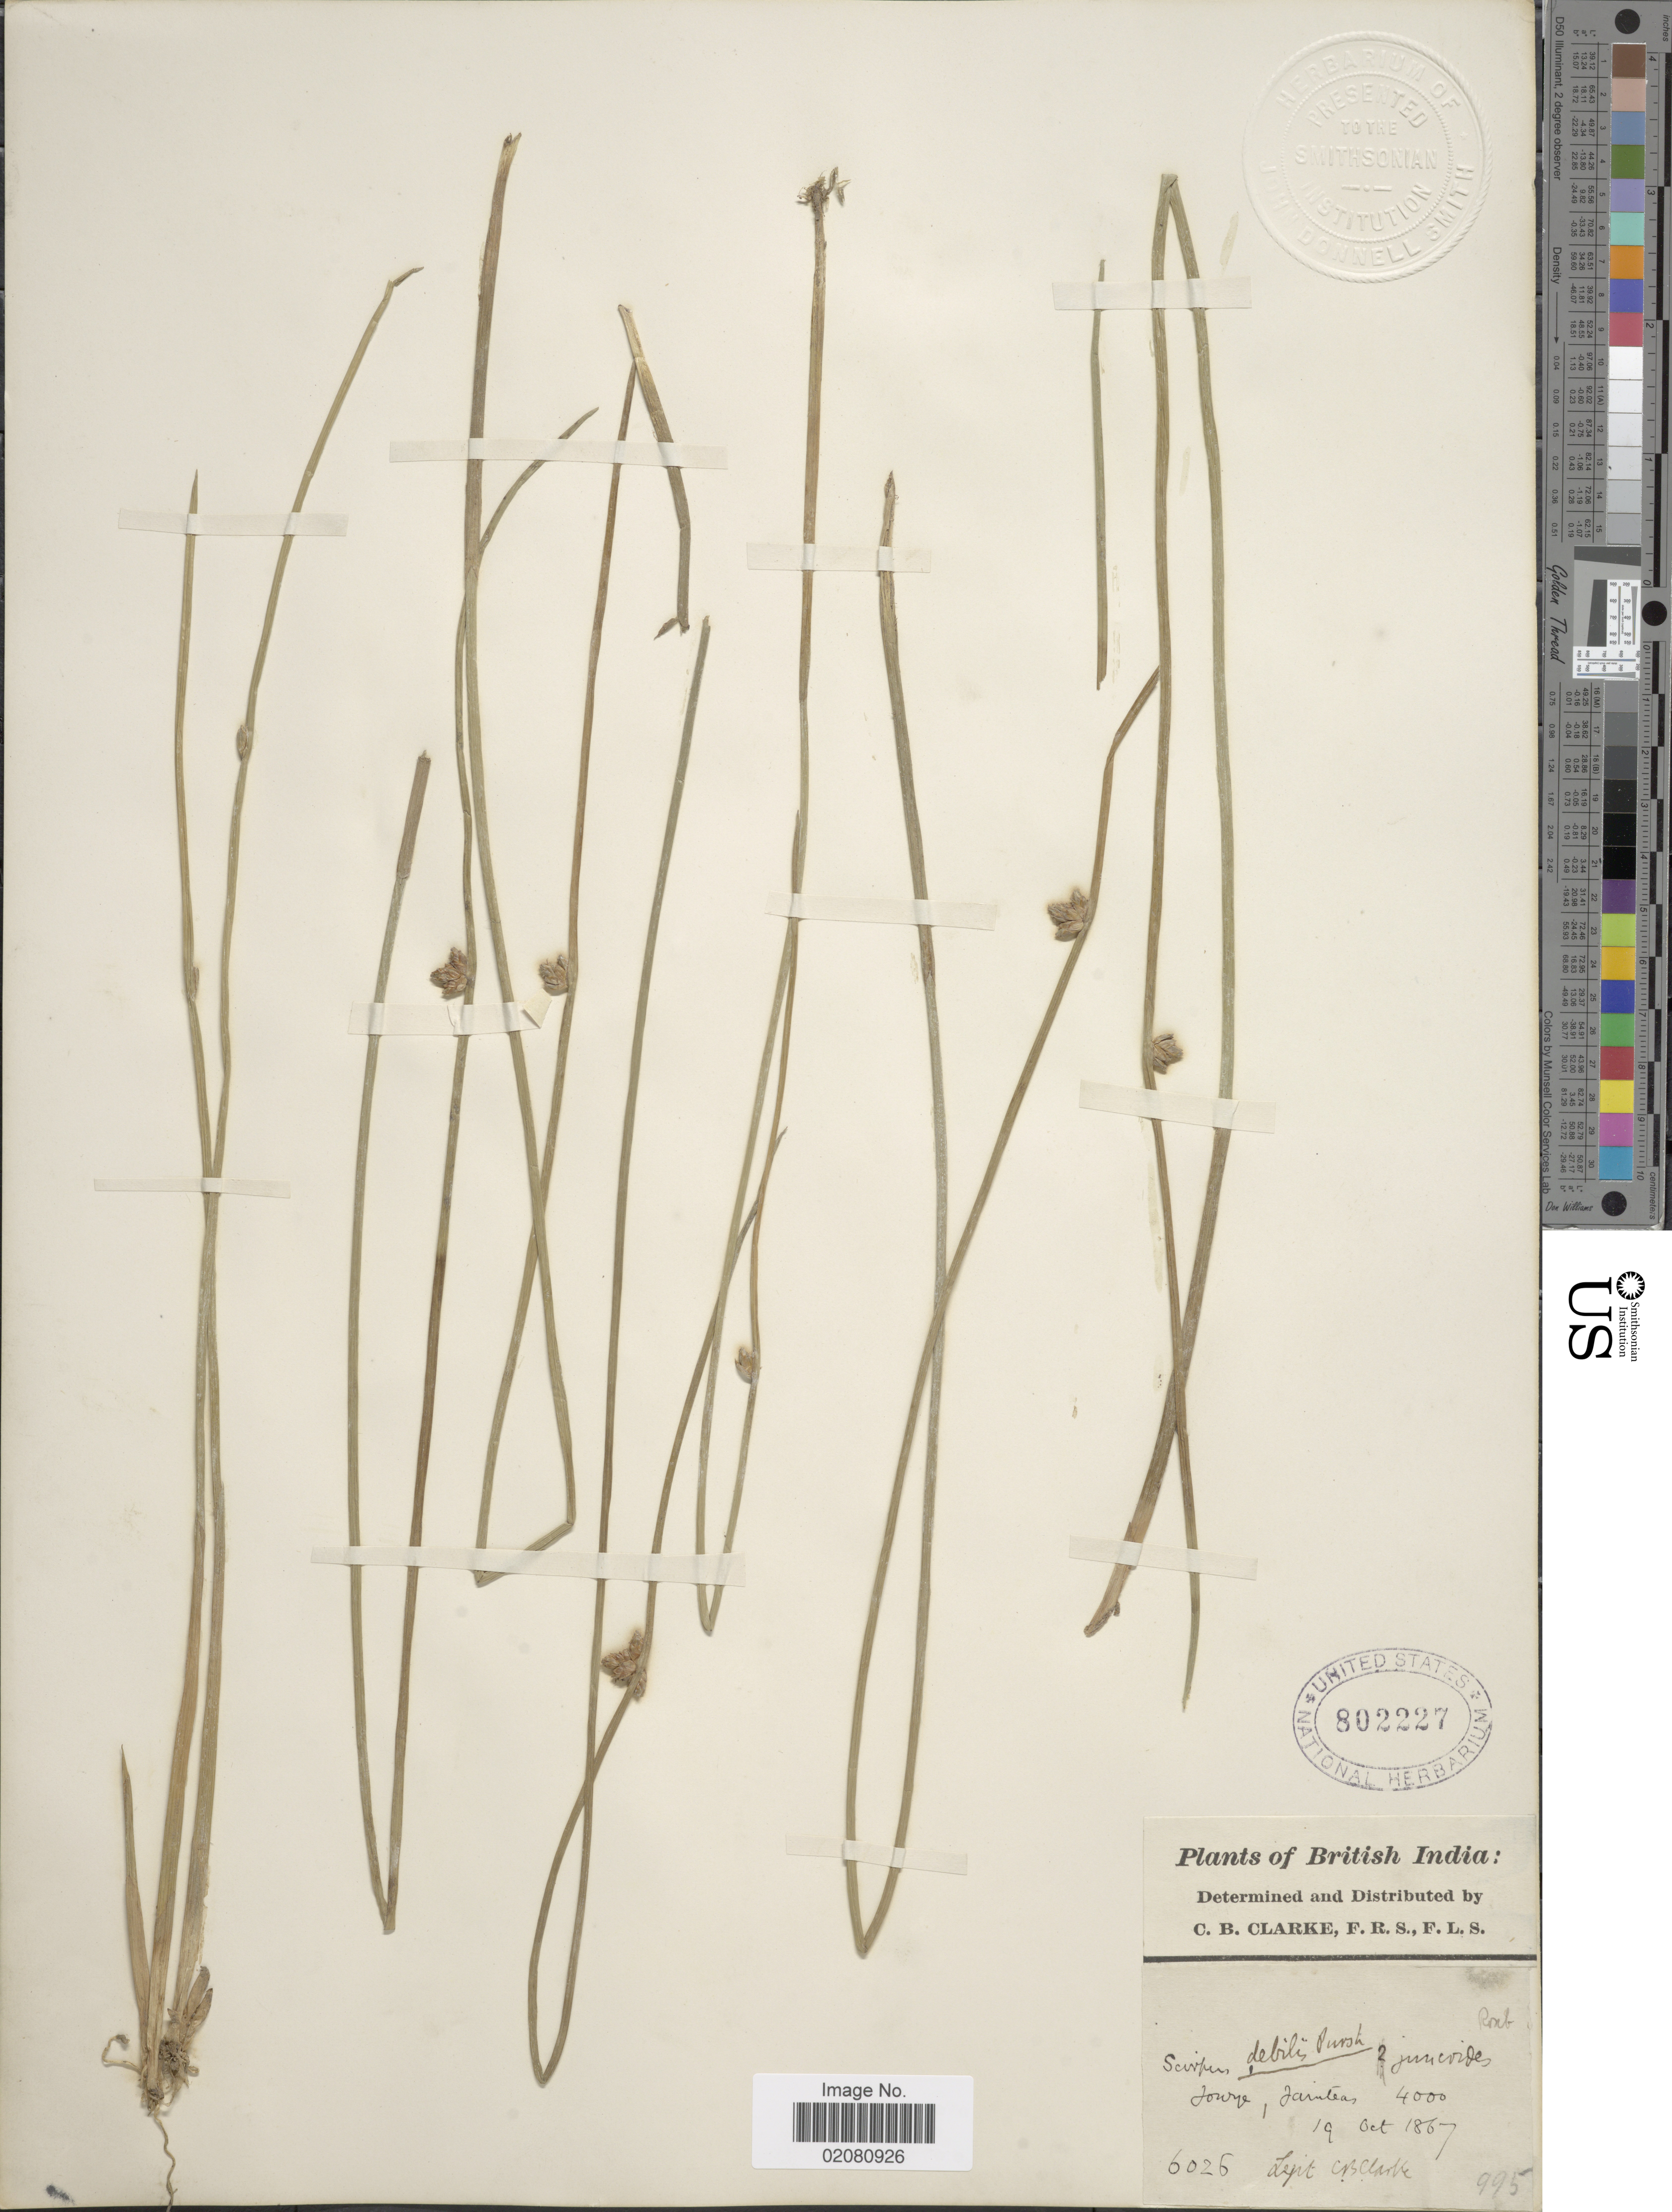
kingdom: Plantae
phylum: Tracheophyta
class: Liliopsida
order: Poales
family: Cyperaceae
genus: Schoenoplectus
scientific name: Schoenoplectus juncoides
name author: (Roxb.) Palla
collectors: C. B. Clarke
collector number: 6026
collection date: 1867-10-19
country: India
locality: British India. Jowye, Jaintea.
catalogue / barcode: US 802227